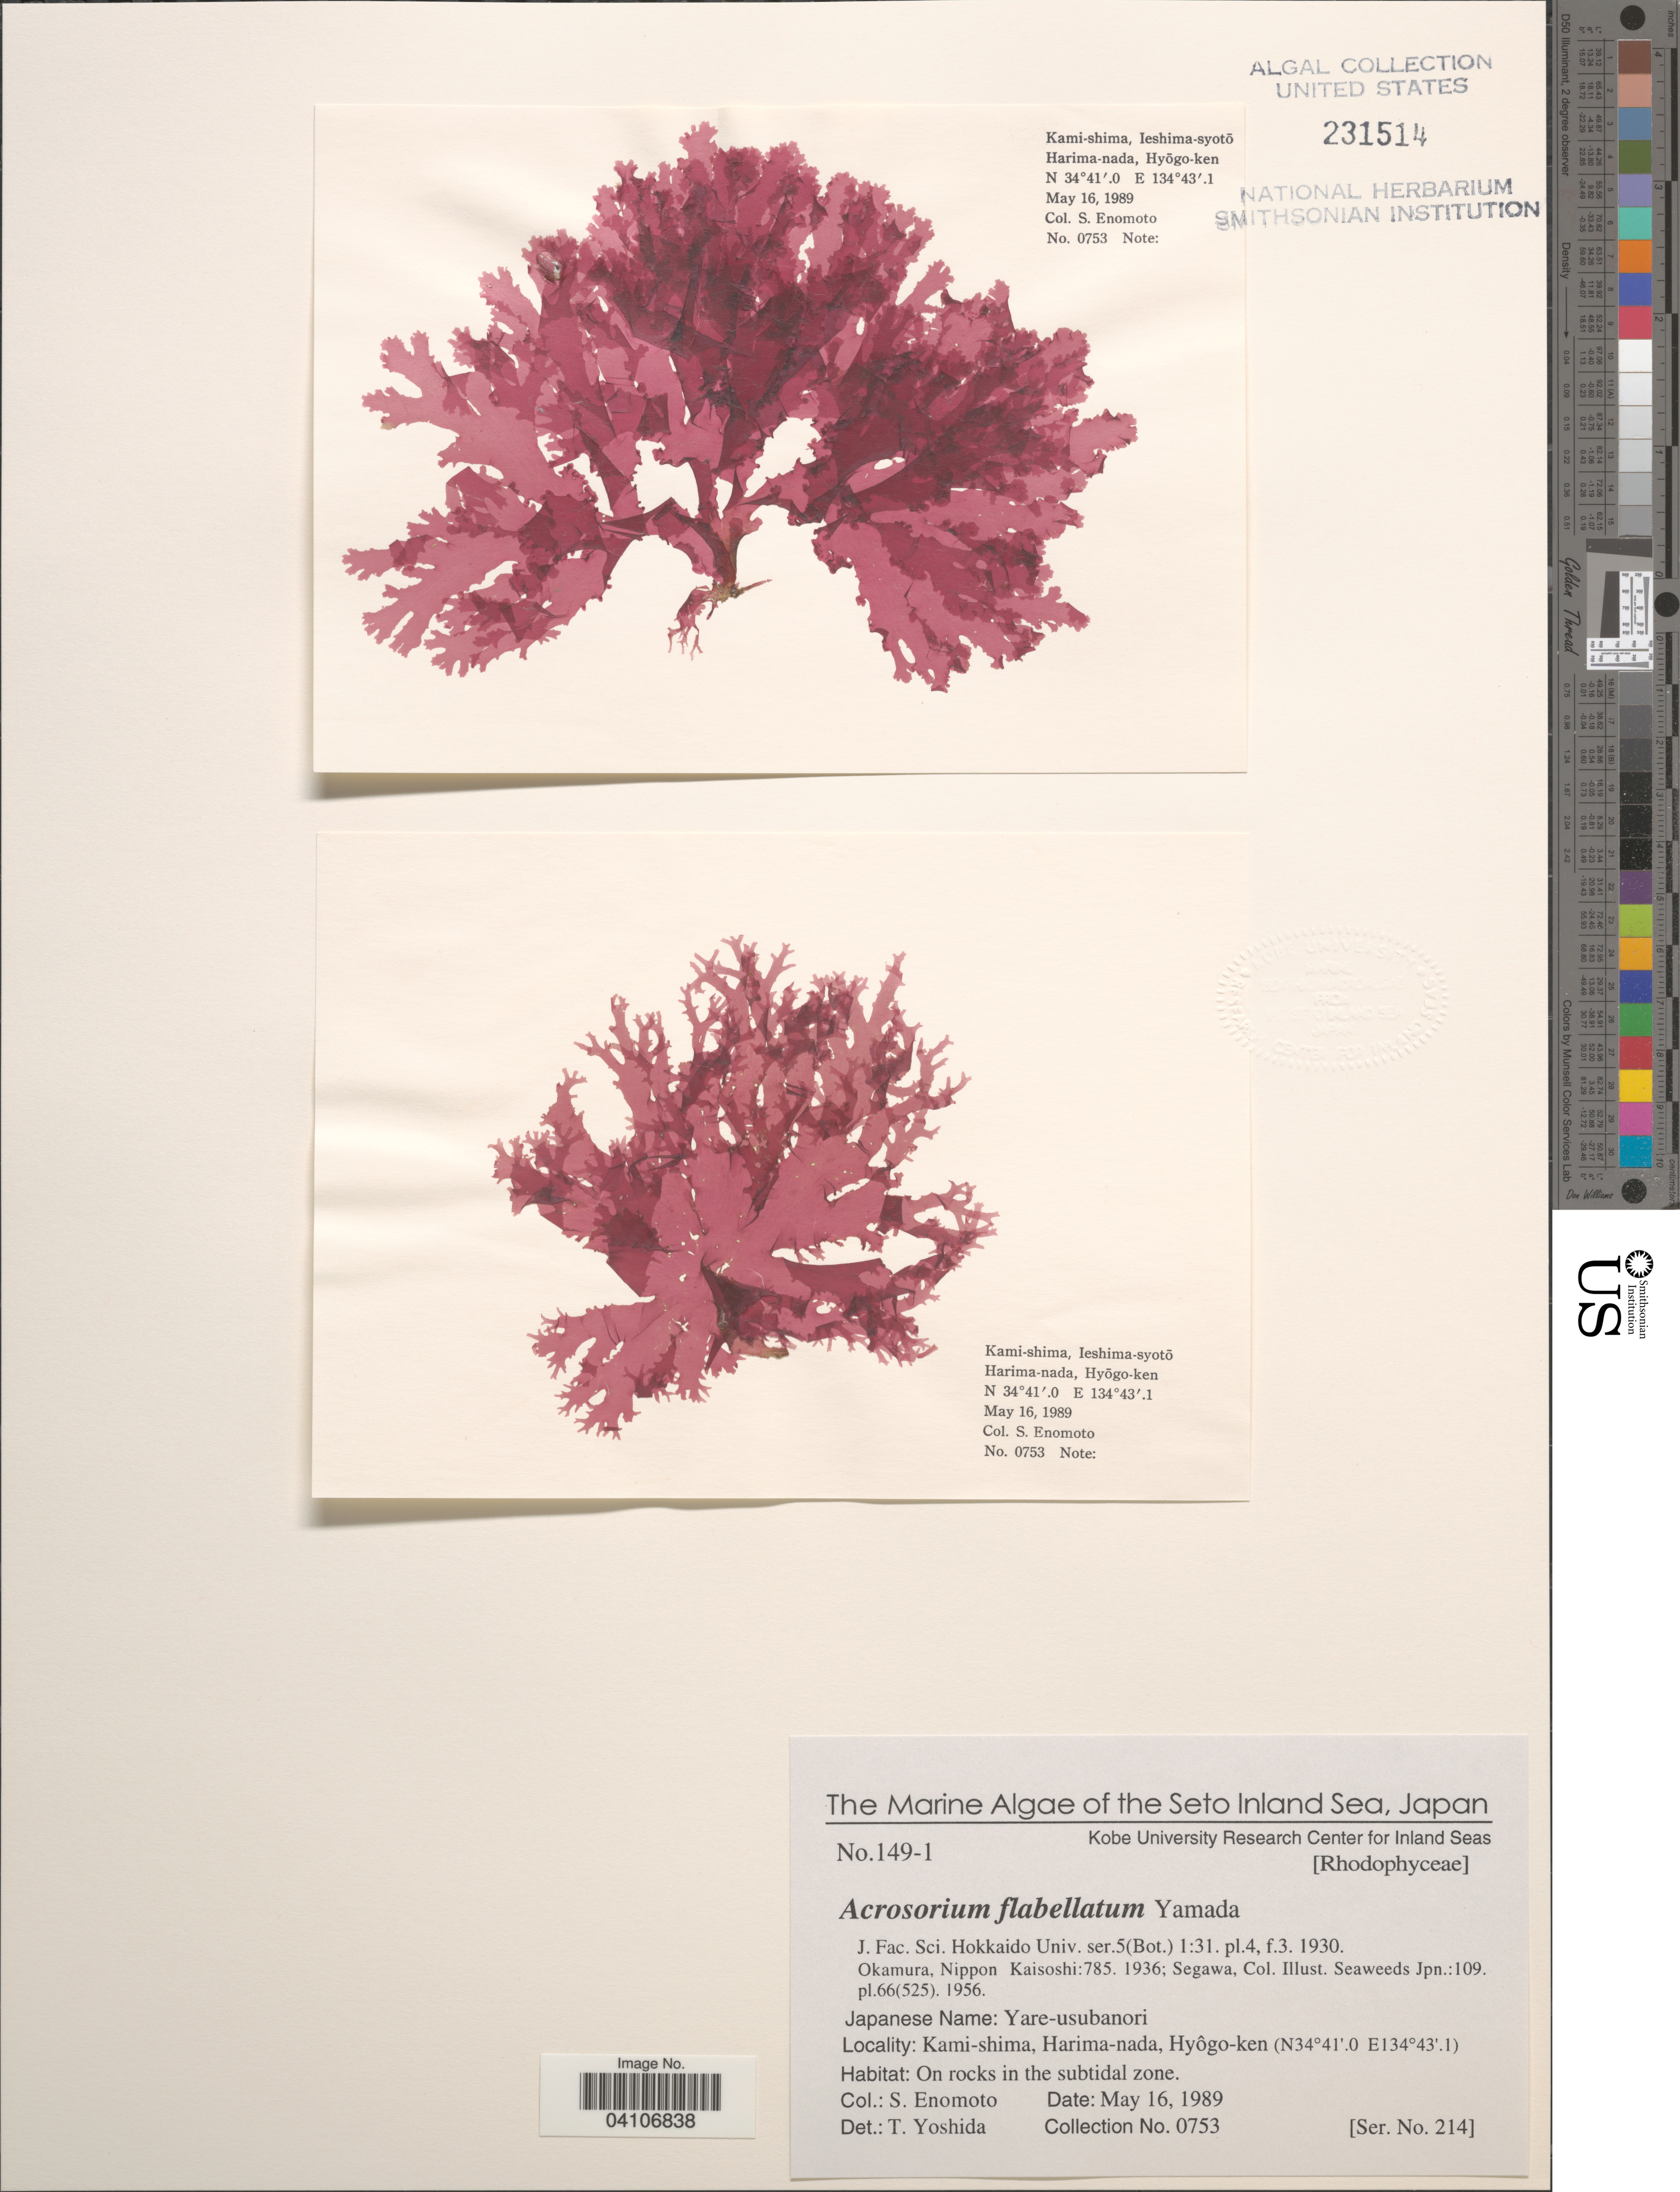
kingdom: Plantae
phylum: Rhodophyta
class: Florideophyceae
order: Ceramiales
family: Delesseriaceae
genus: Acrosorium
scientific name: Acrosorium flabellatum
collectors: S. Enomoto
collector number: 0753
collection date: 1989-05-16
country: Japan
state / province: Hyogo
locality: The Seto Inland Sea. Kami-shima, Harima-nada, Hyôgo-ken. On rocks in the subtidal zone.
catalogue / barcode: US 231514